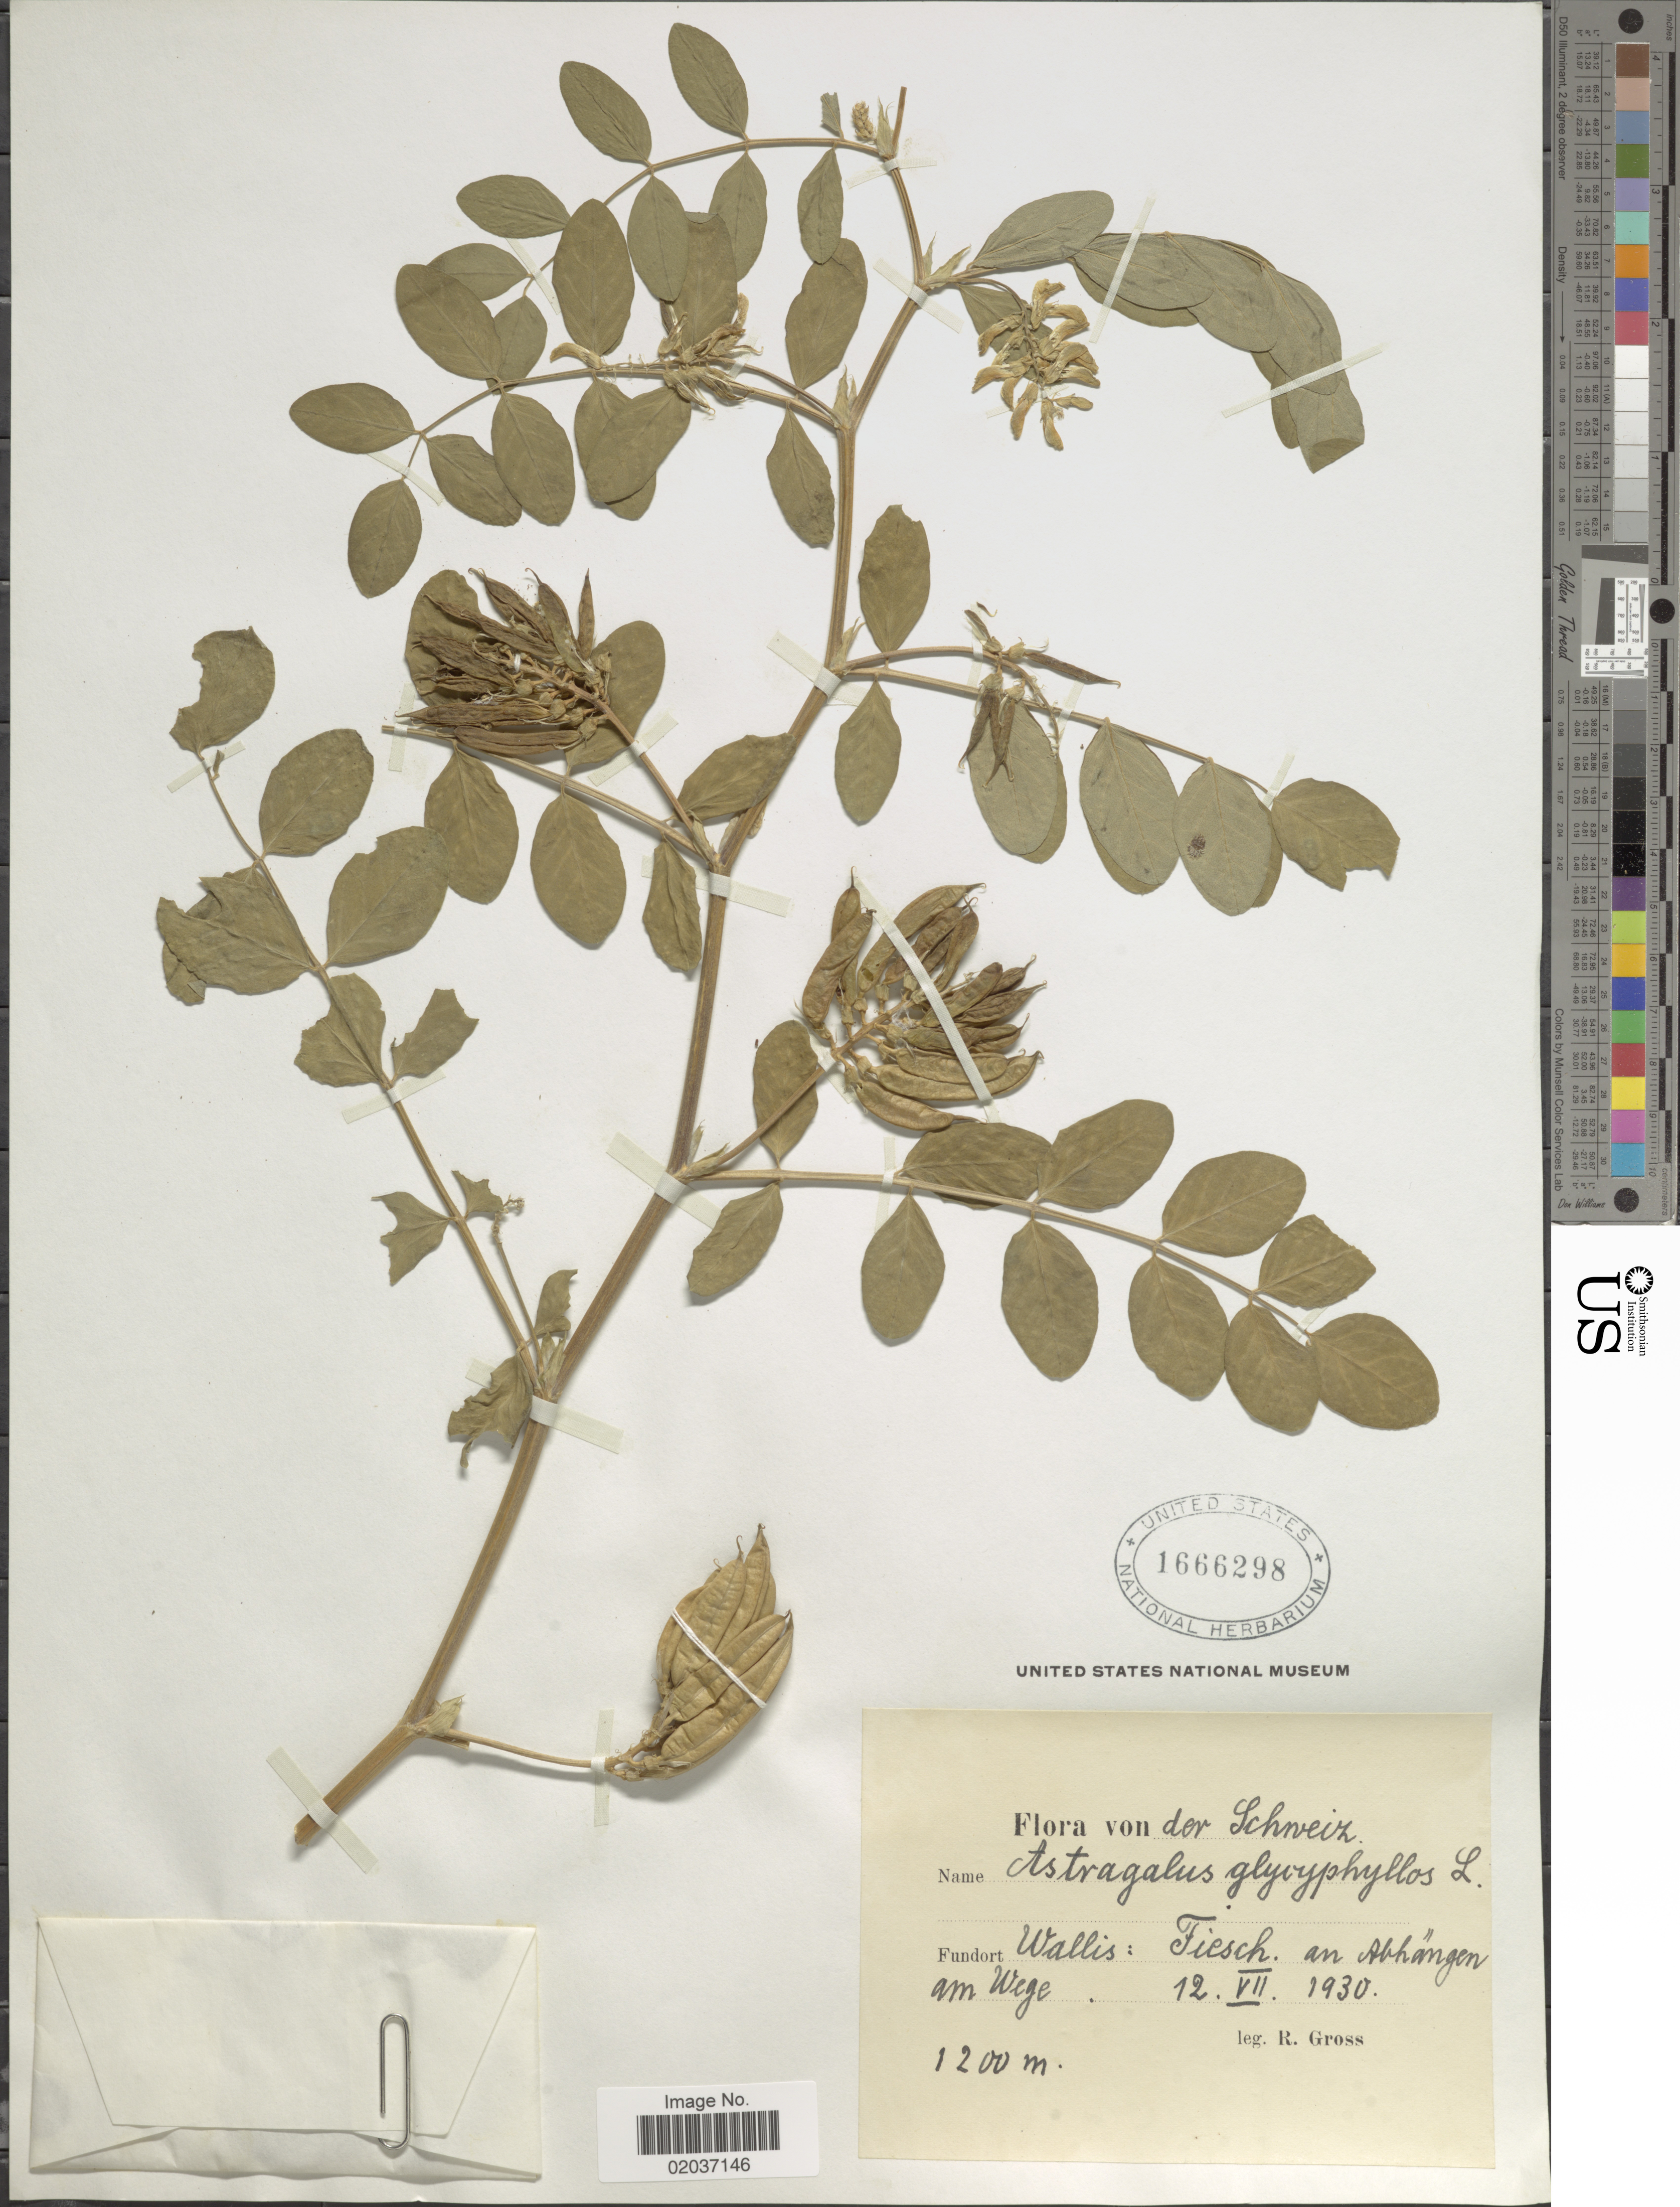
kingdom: Plantae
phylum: Tracheophyta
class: Magnoliopsida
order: Fabales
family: Fabaceae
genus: Astragalus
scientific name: Astragalus glycyphyllos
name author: L.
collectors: R. Gross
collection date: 1930-07-12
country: Wallis and Futuna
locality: Schweiz, Wallis: Fiesch an Abhangen.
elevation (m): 1200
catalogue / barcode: US 1666298